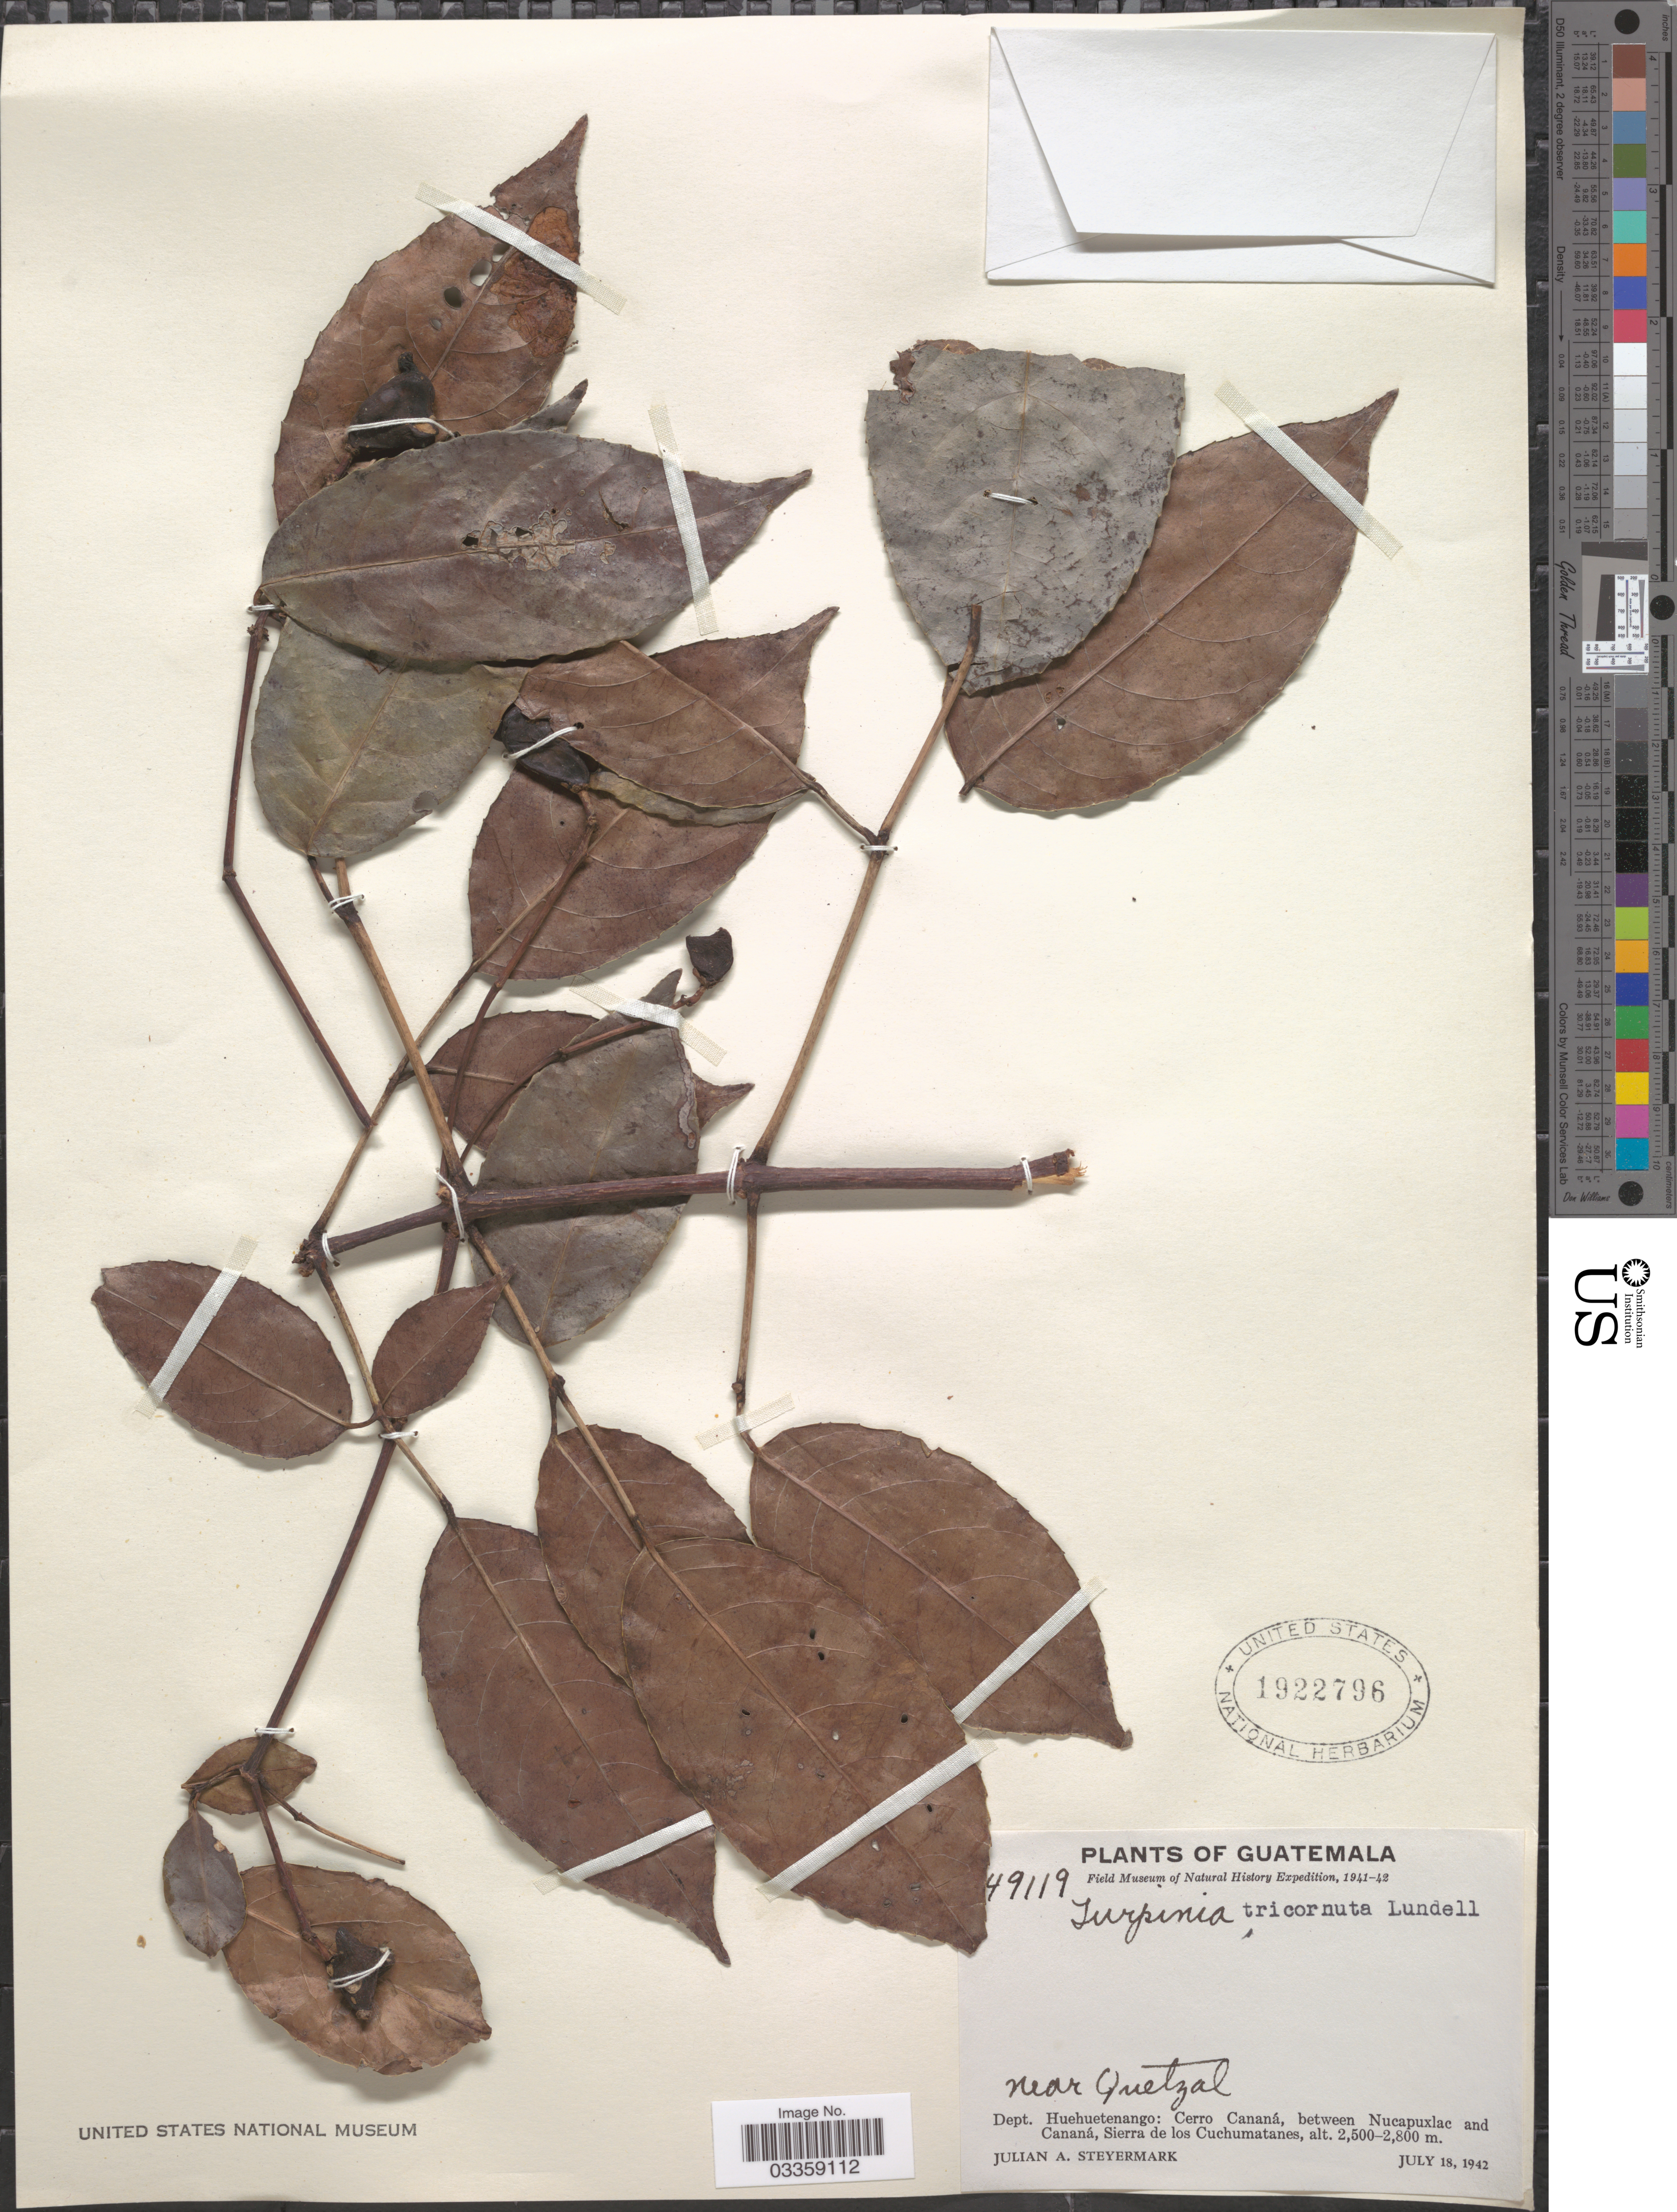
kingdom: Plantae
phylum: Tracheophyta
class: Magnoliopsida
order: Crossosomatales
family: Staphyleaceae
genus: Turpinia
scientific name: Turpinia tricornuta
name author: Lundell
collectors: J. Steyermark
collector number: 49119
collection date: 1942-07-18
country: Guatemala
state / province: Huehuetenango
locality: Near Quetzal. Dept. Huehuetenango: Cerro Cananá, between Nucapuxlac and Cananá, Sierra de los Cuchumatanes.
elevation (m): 2500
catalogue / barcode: US 1922796